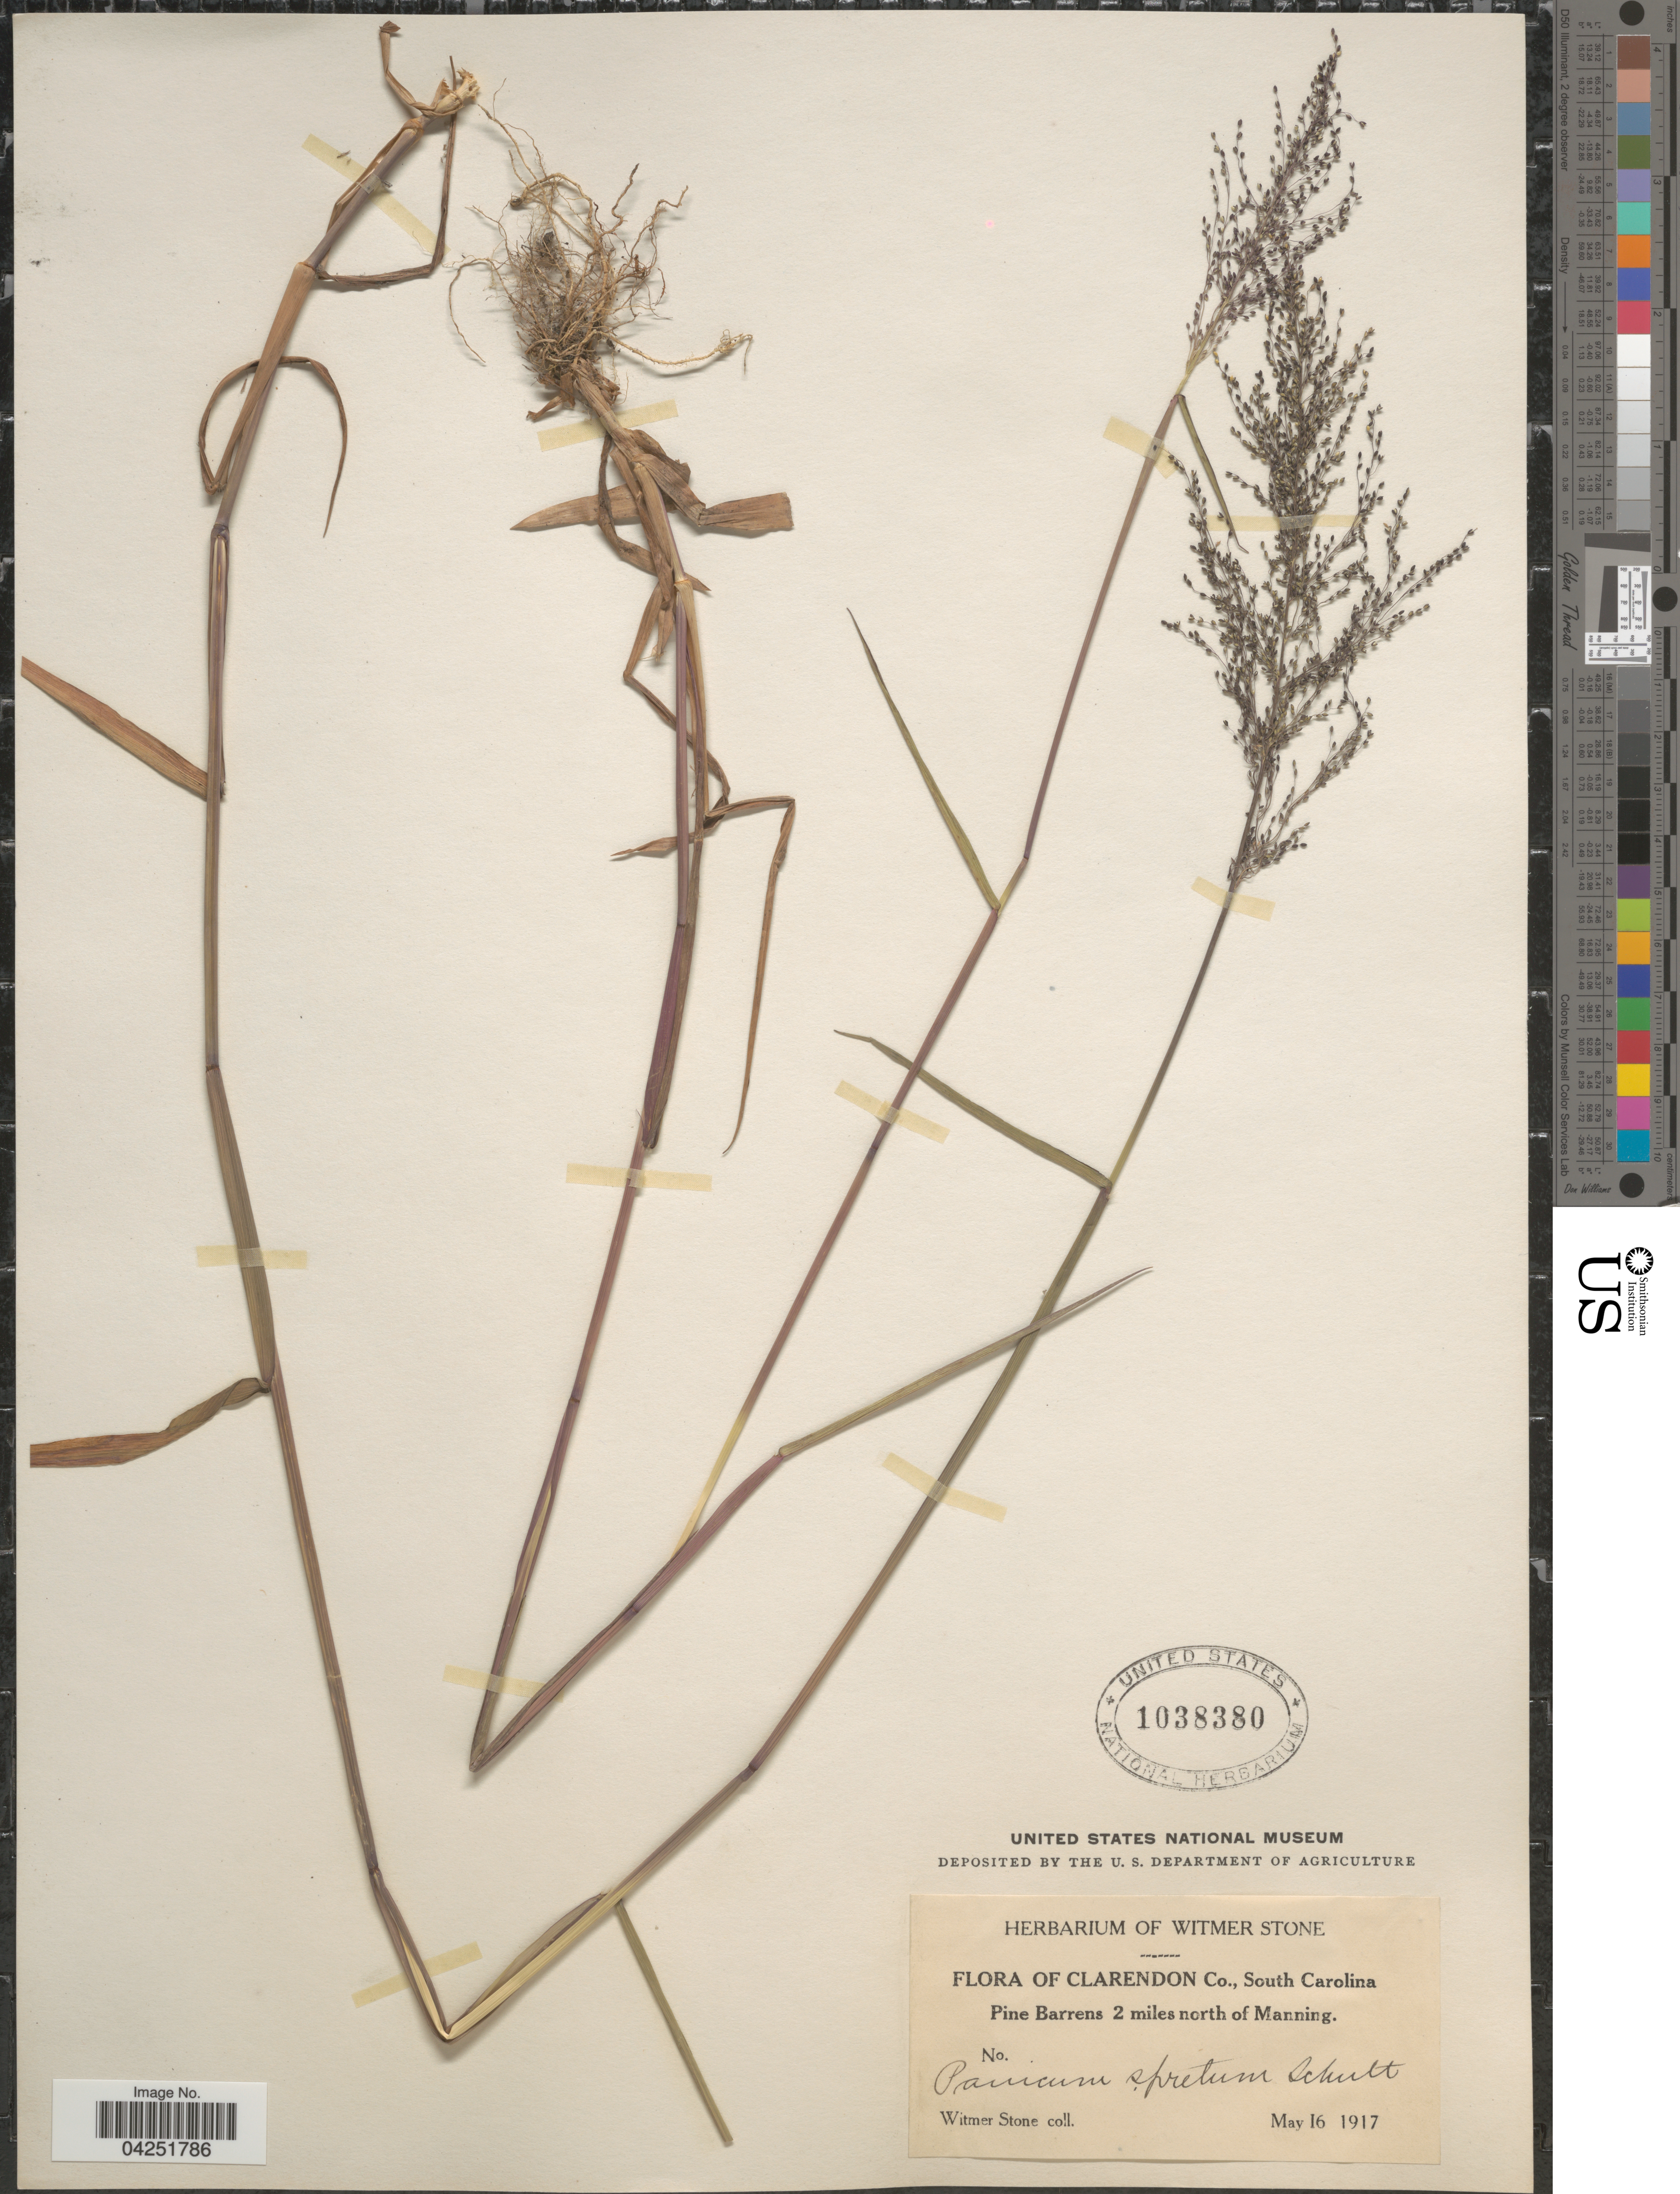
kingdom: Plantae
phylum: Tracheophyta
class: Liliopsida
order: Poales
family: Poaceae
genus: Dichanthelium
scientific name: Dichanthelium acuminatum var. densiflorum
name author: (Rand & Redfield) Gould & C.A. Clark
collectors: W. Stone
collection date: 1917-05-16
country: United States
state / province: South Carolina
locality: Clarendon Co. Pine Barrens 2 miles north of Manning.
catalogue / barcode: US 1038380